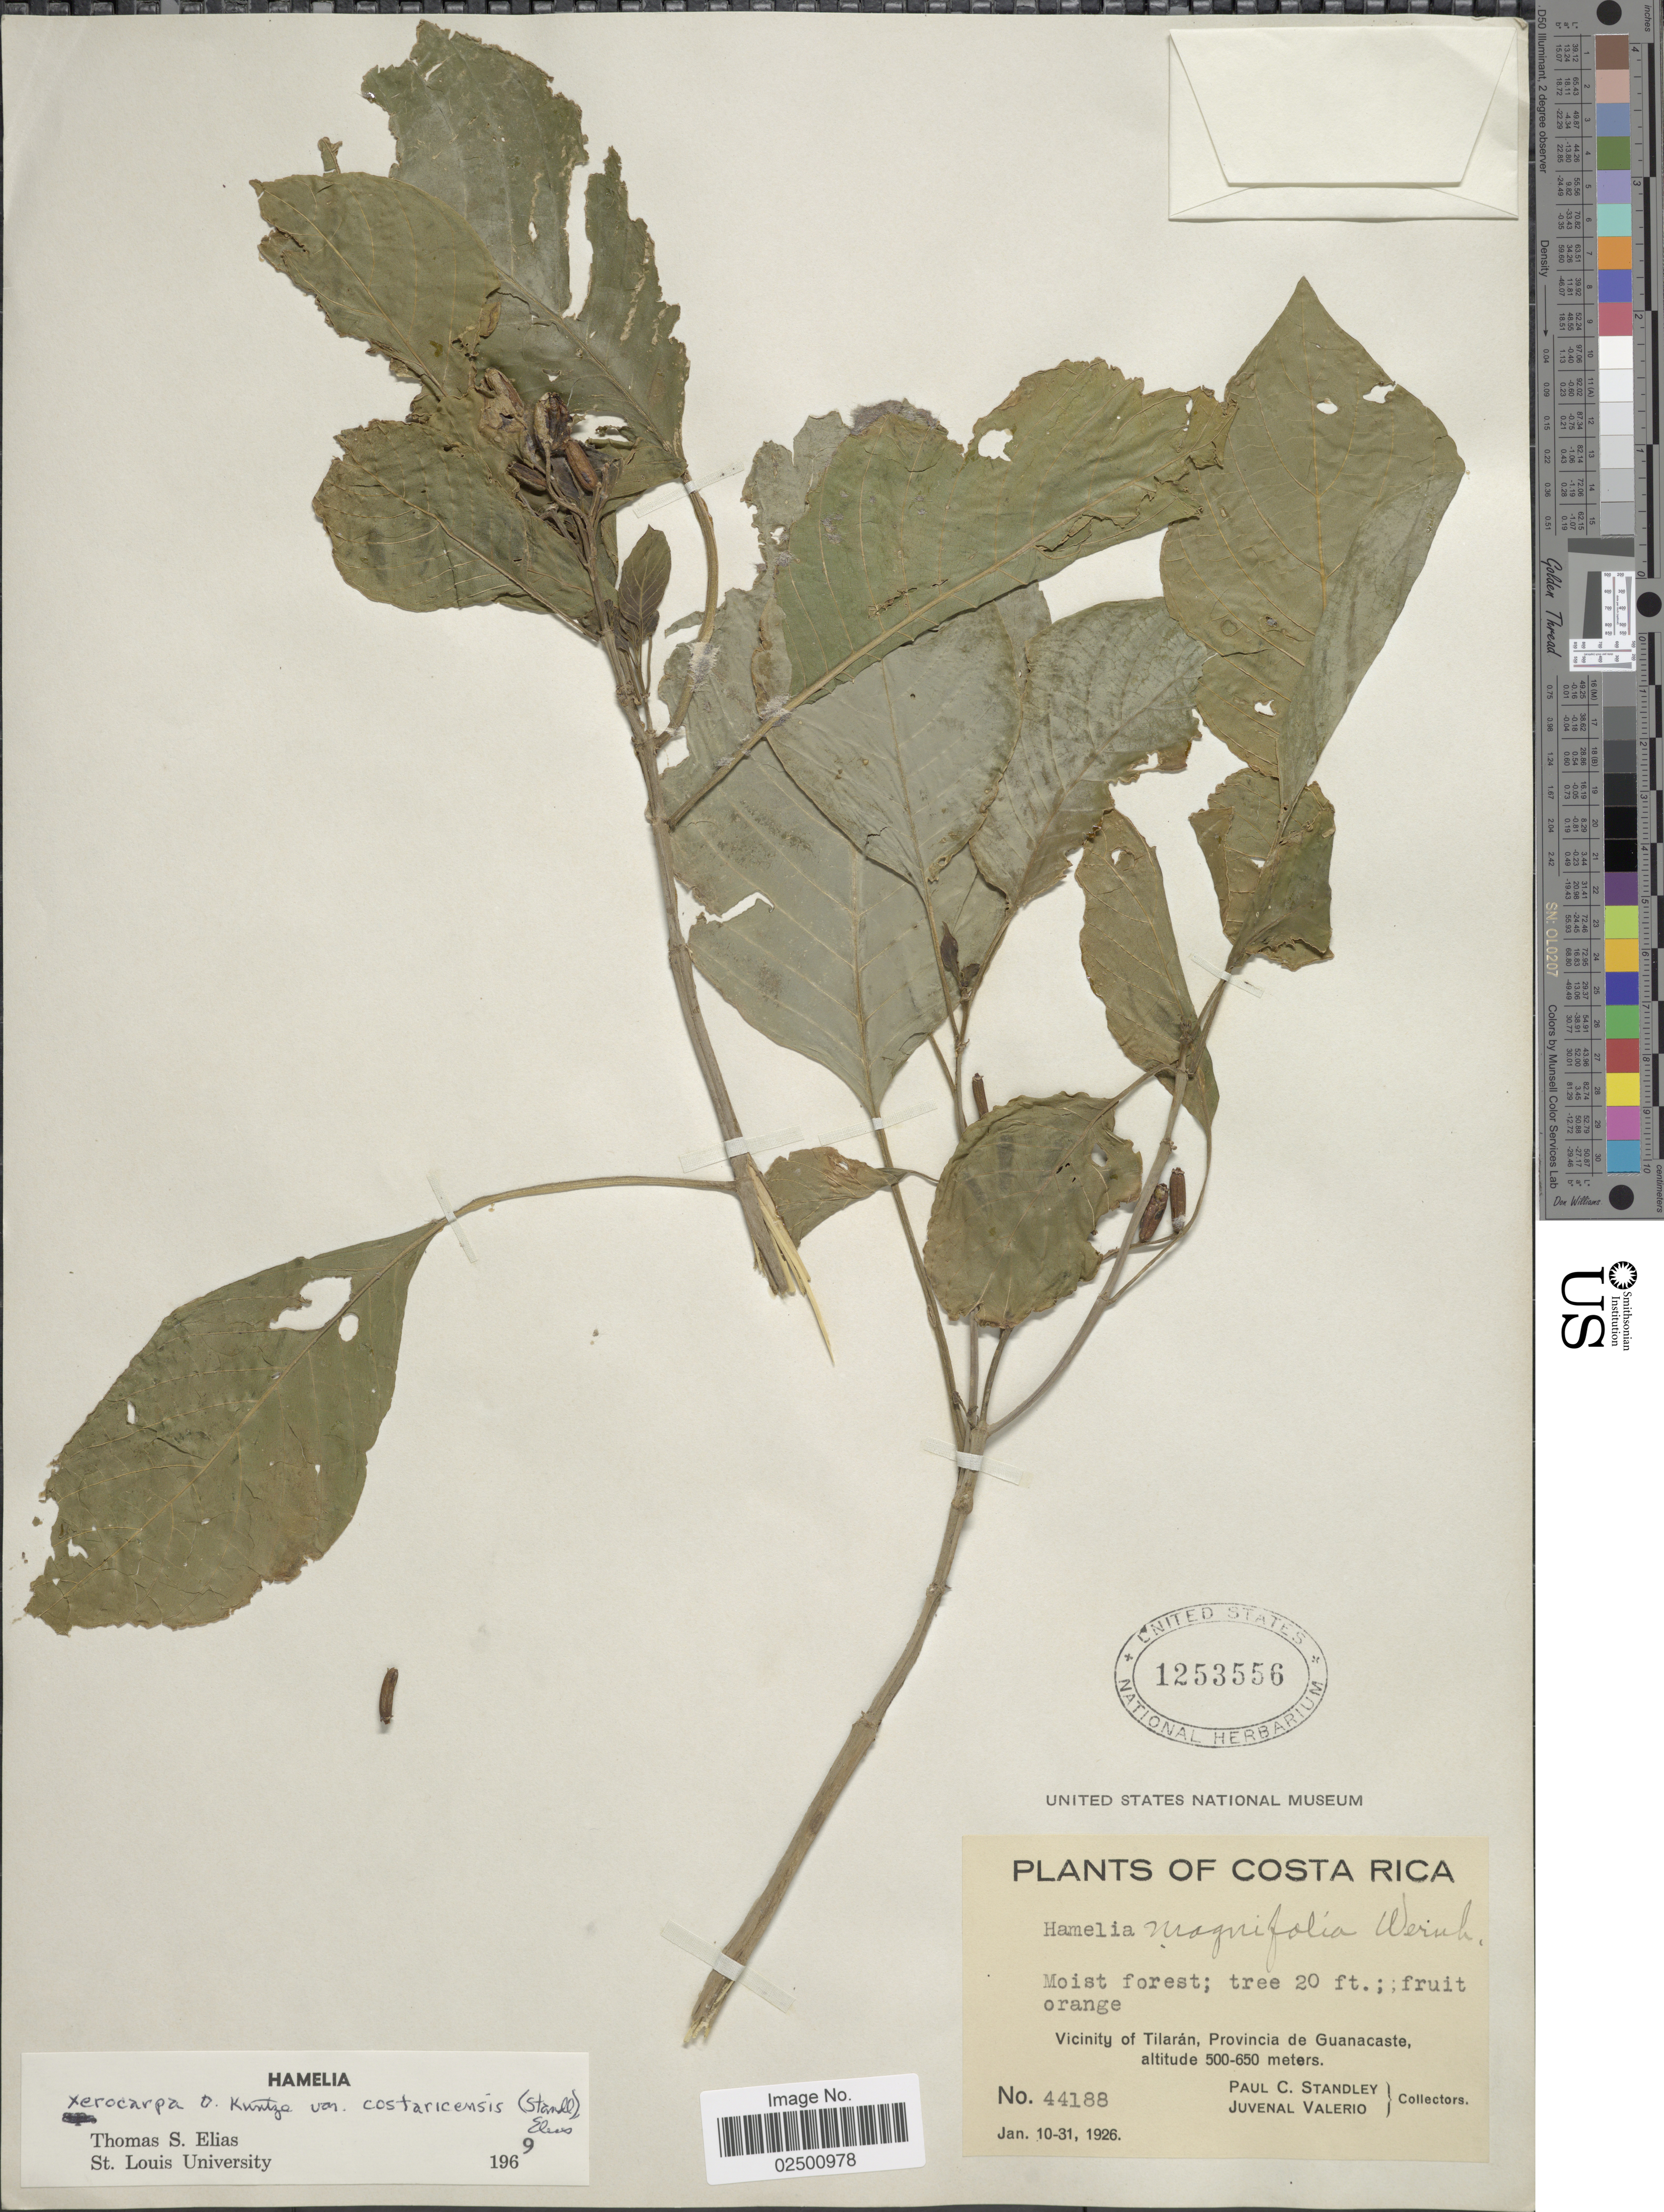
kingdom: Plantae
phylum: Tracheophyta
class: Magnoliopsida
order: Gentianales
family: Rubiaceae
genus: Hamelia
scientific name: Hamelia xerocarpa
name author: Kuntze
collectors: P. C. Standley & J. Valerio R.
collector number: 44188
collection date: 1926-01-10/1926-01-31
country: Costa Rica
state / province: Guanacaste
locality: Vicinity of Tilaran, Provincia de Guanacaste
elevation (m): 500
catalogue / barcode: US 1253556